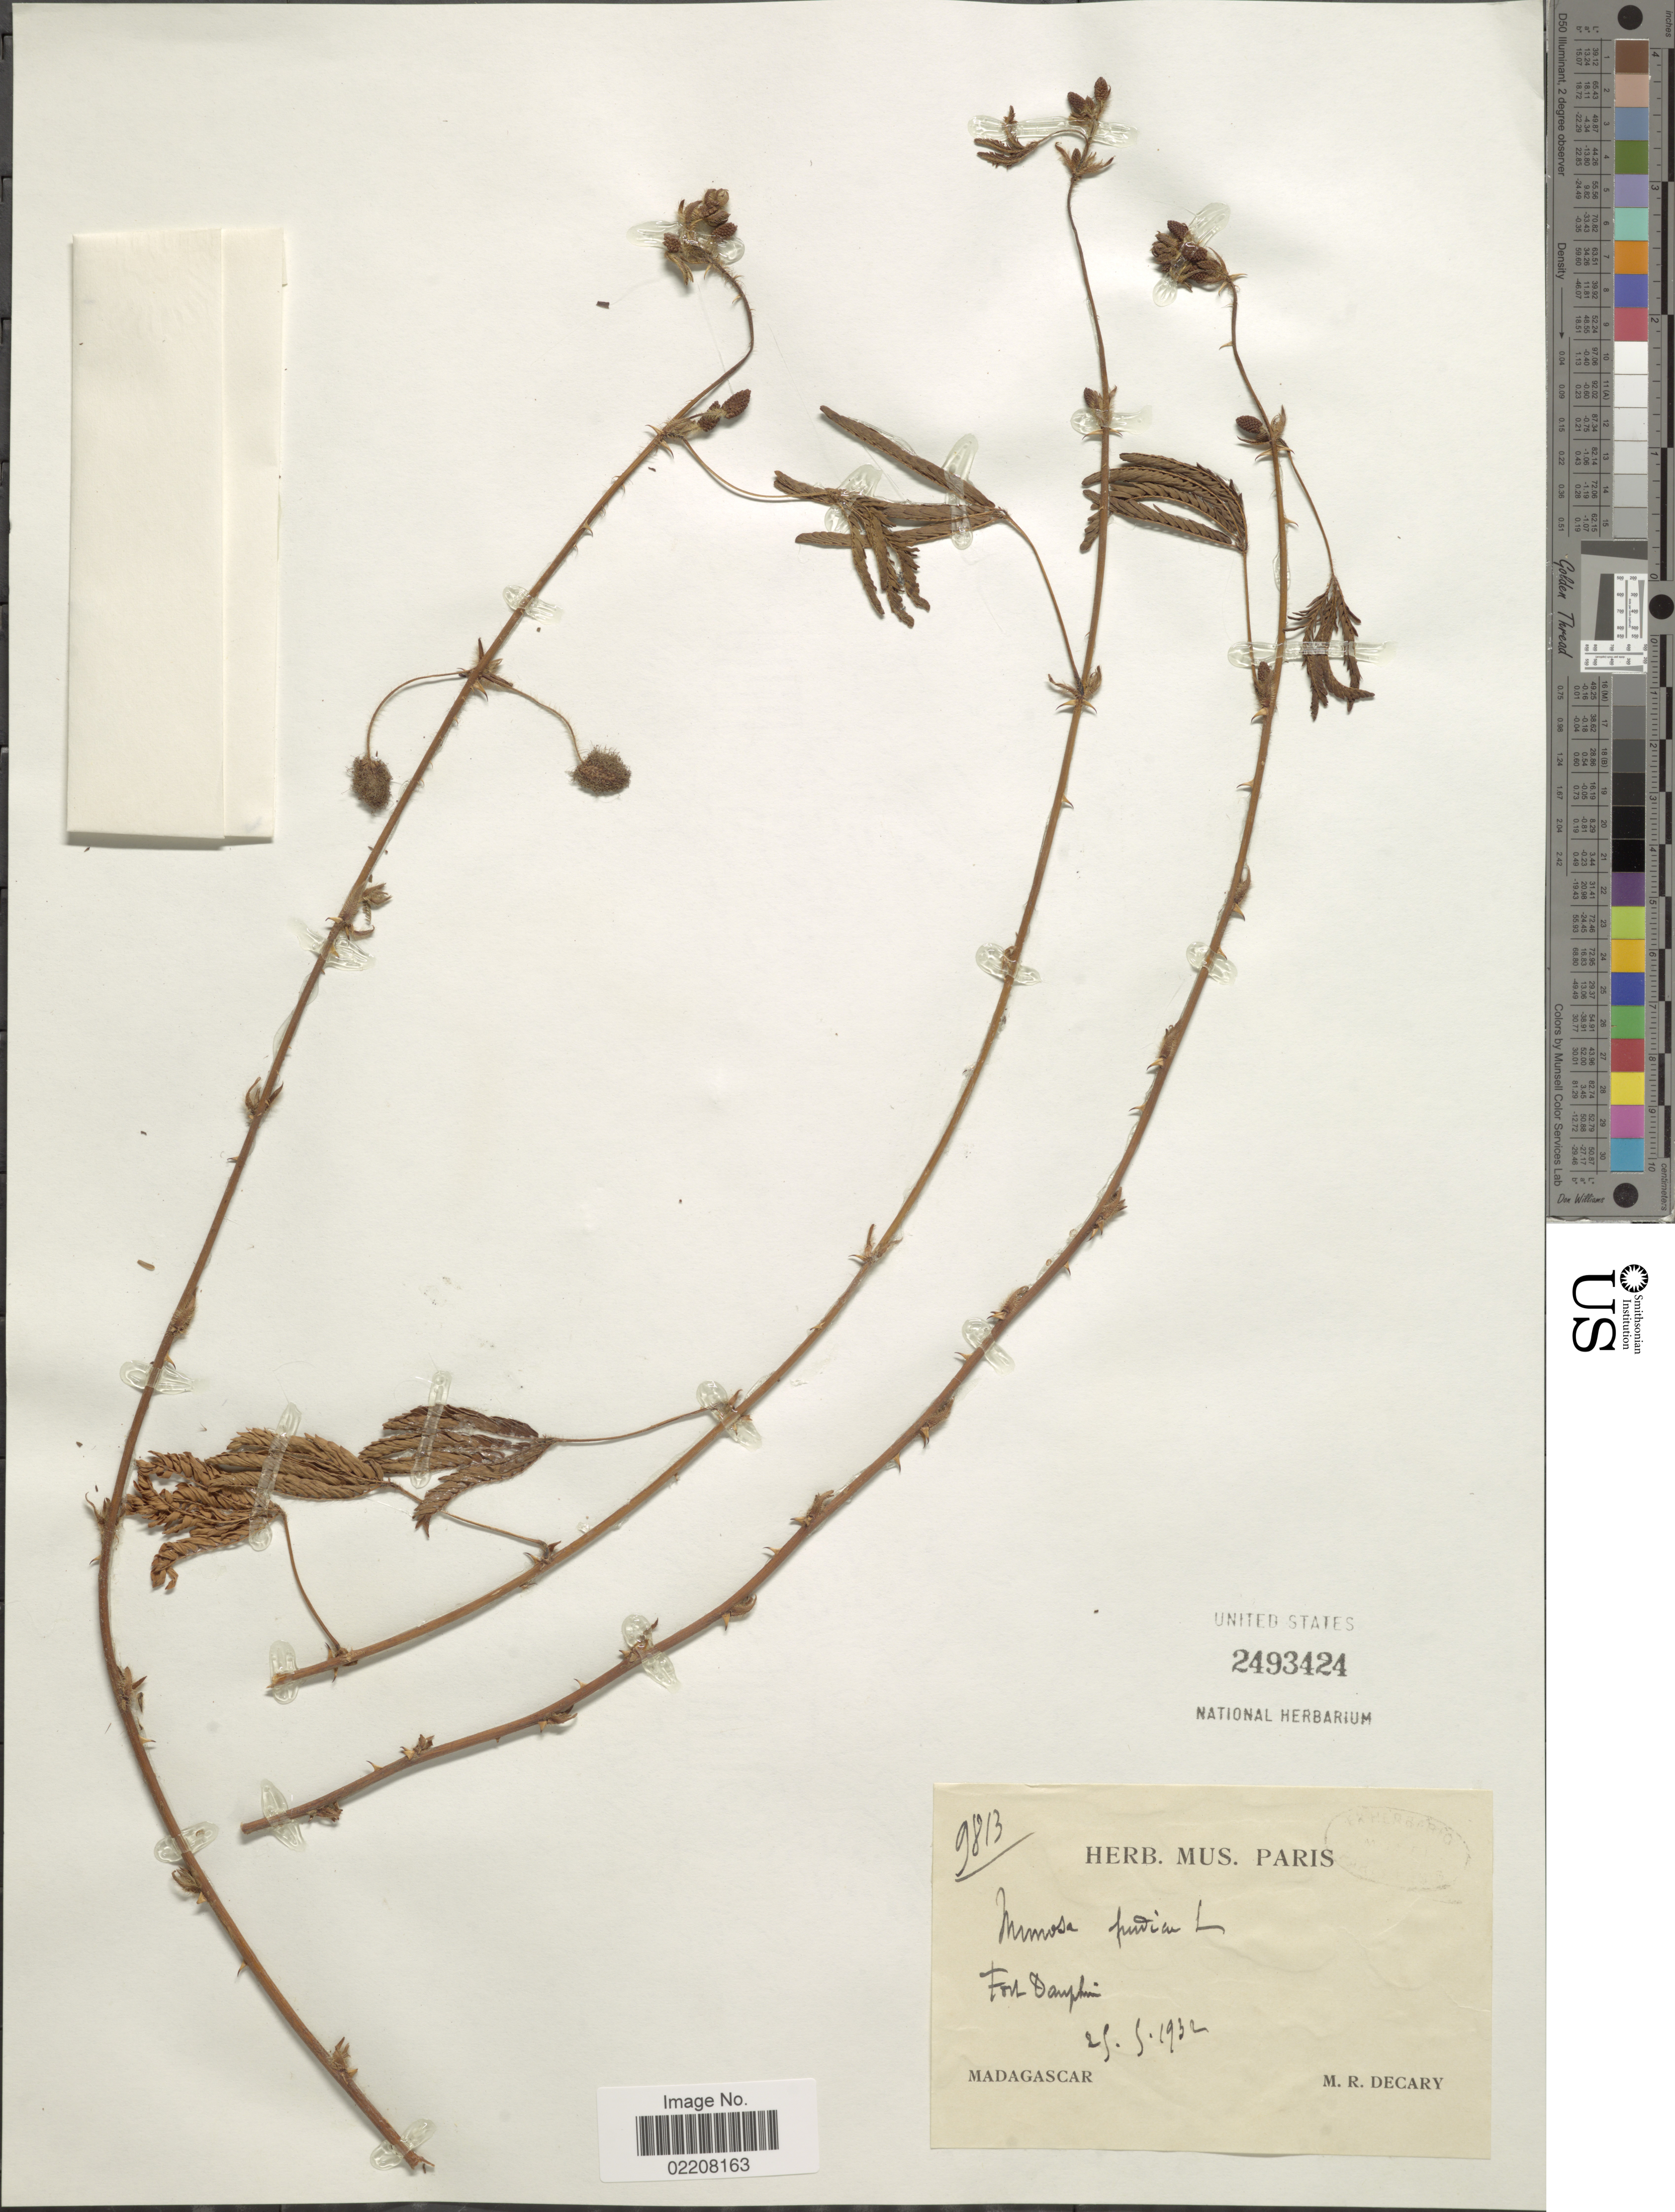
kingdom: Plantae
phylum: Tracheophyta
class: Magnoliopsida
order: Fabales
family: Fabaceae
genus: Mimosa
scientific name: Mimosa pudica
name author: L.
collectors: R. Decary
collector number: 9813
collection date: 1932-05-25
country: Madagascar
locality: Fort Dauphin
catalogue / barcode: US 2493424